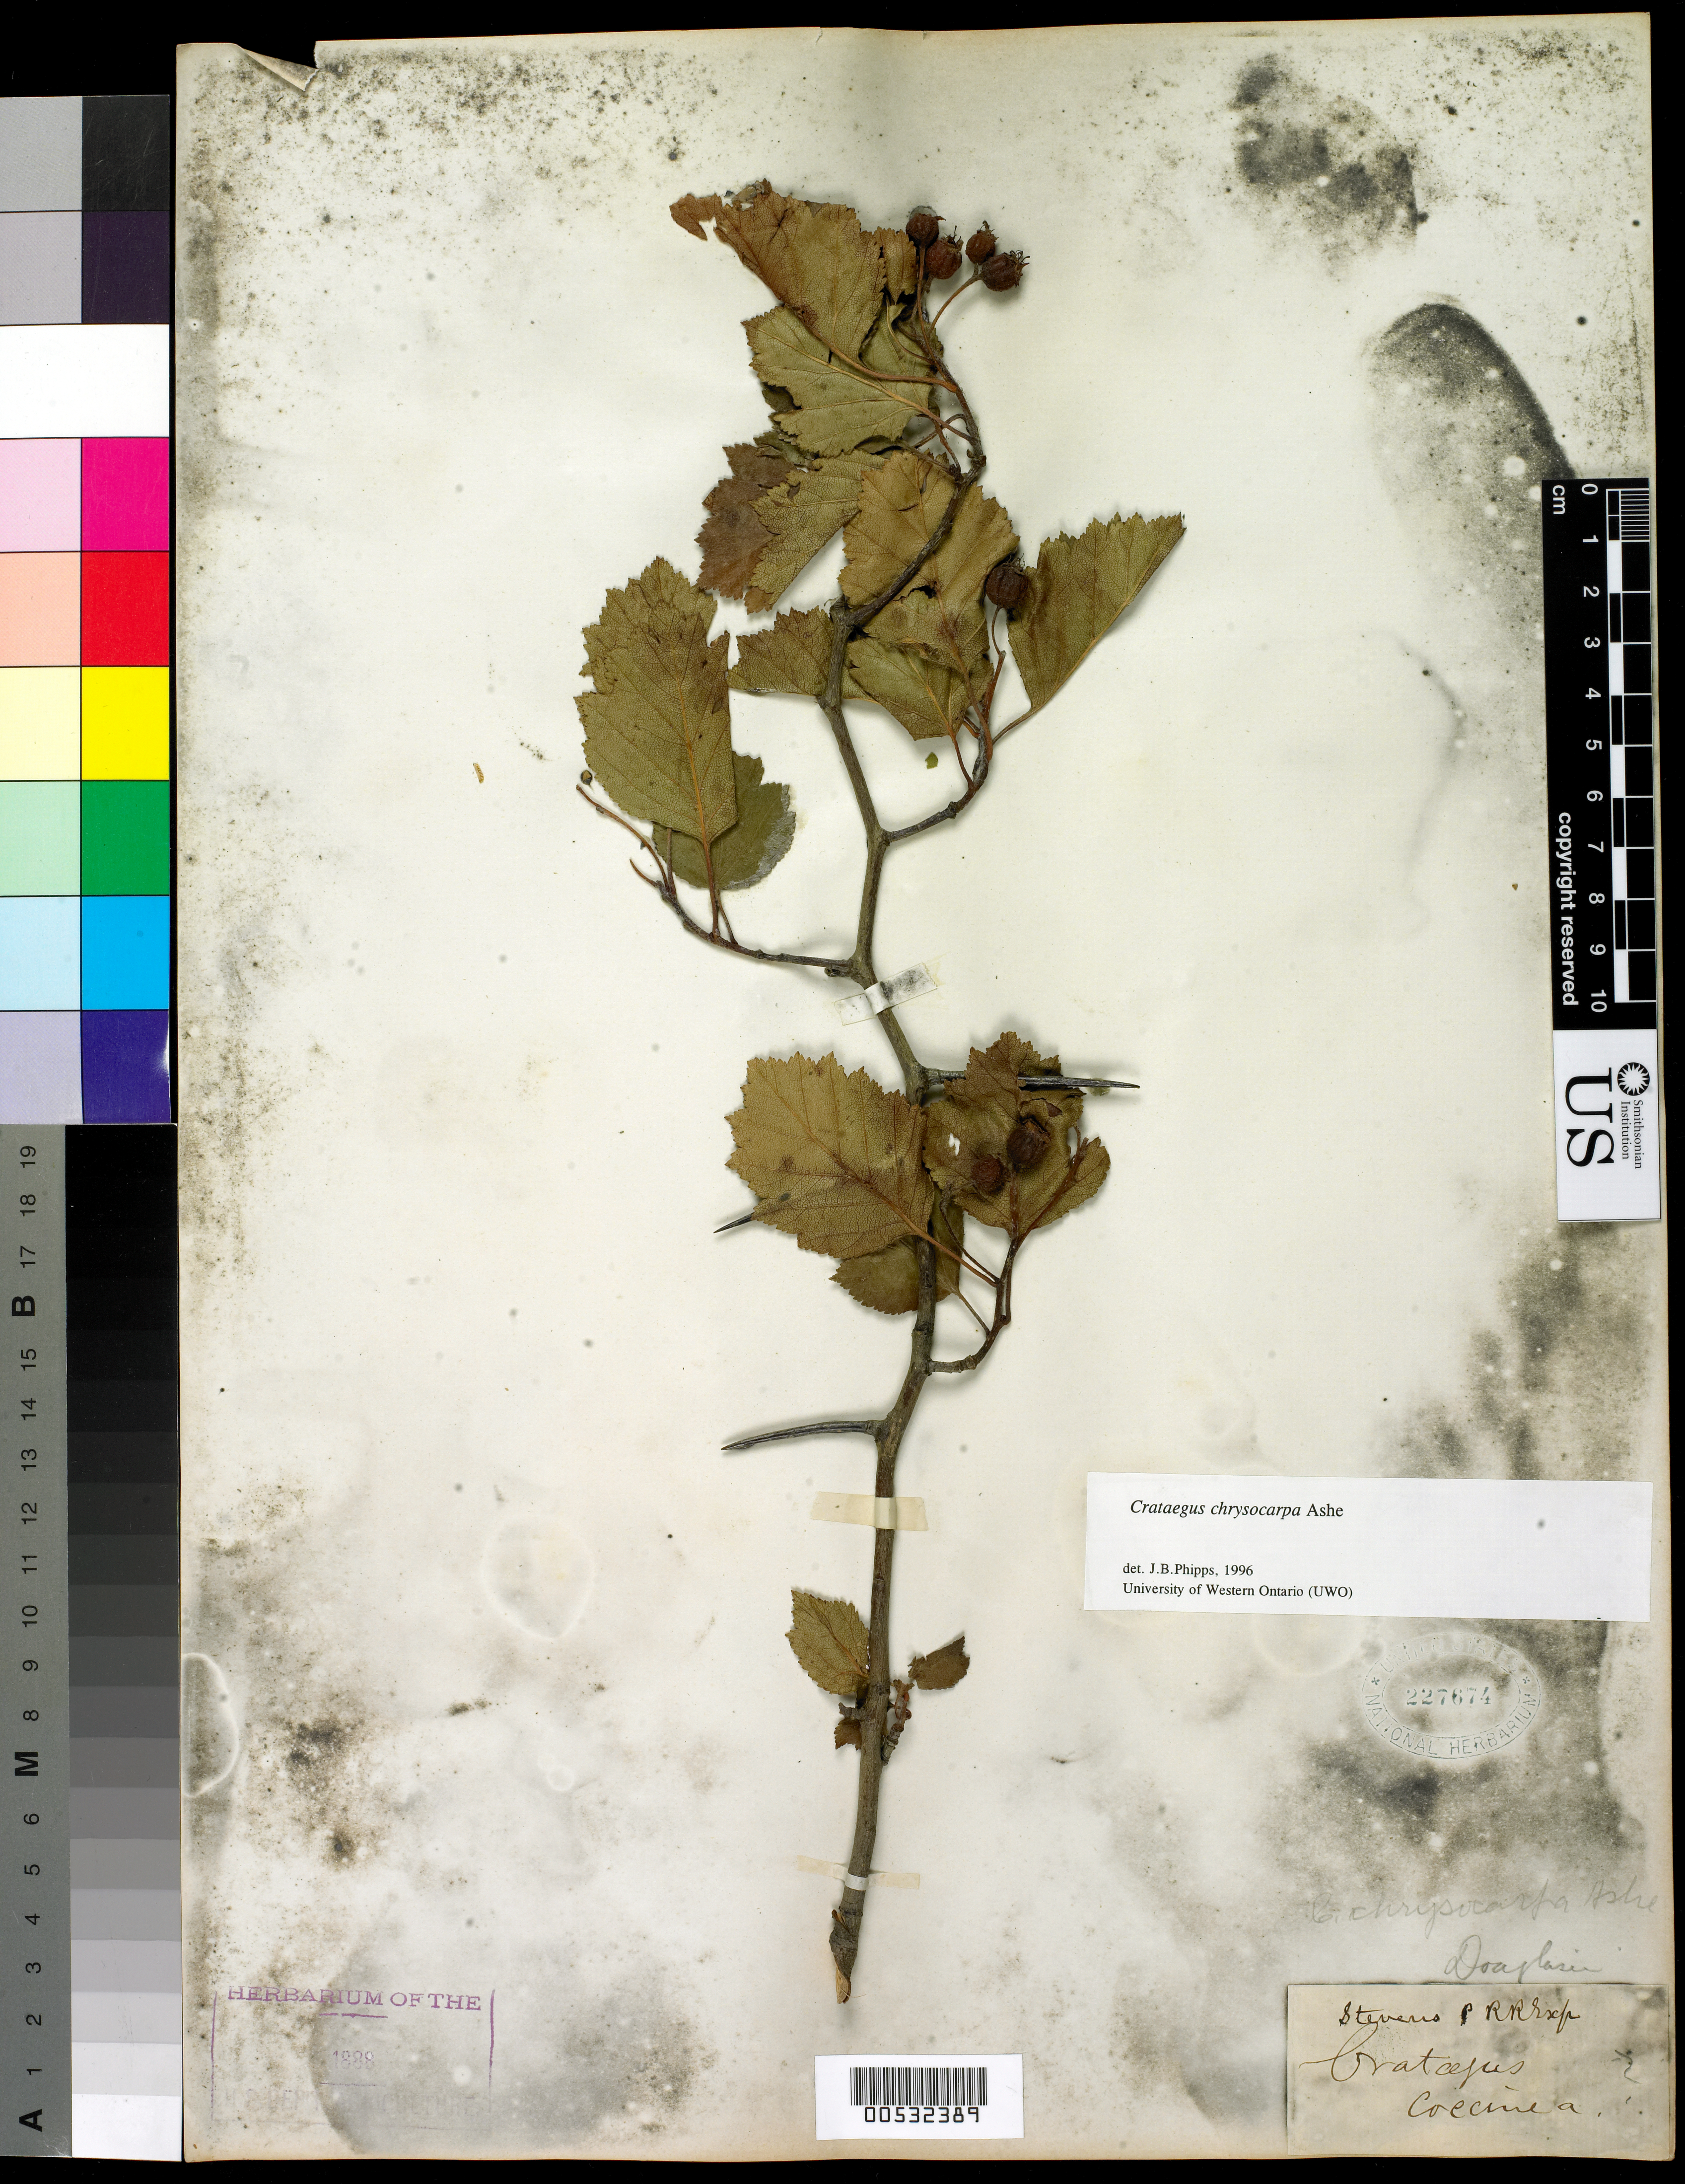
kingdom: Plantae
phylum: Tracheophyta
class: Magnoliopsida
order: Rosales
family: Rosaceae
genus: Crataegus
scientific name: Crataegus chrysocarpa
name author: Ashe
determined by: Phipps, James B., (UWO), University of Western Ontario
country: United States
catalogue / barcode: US 227674